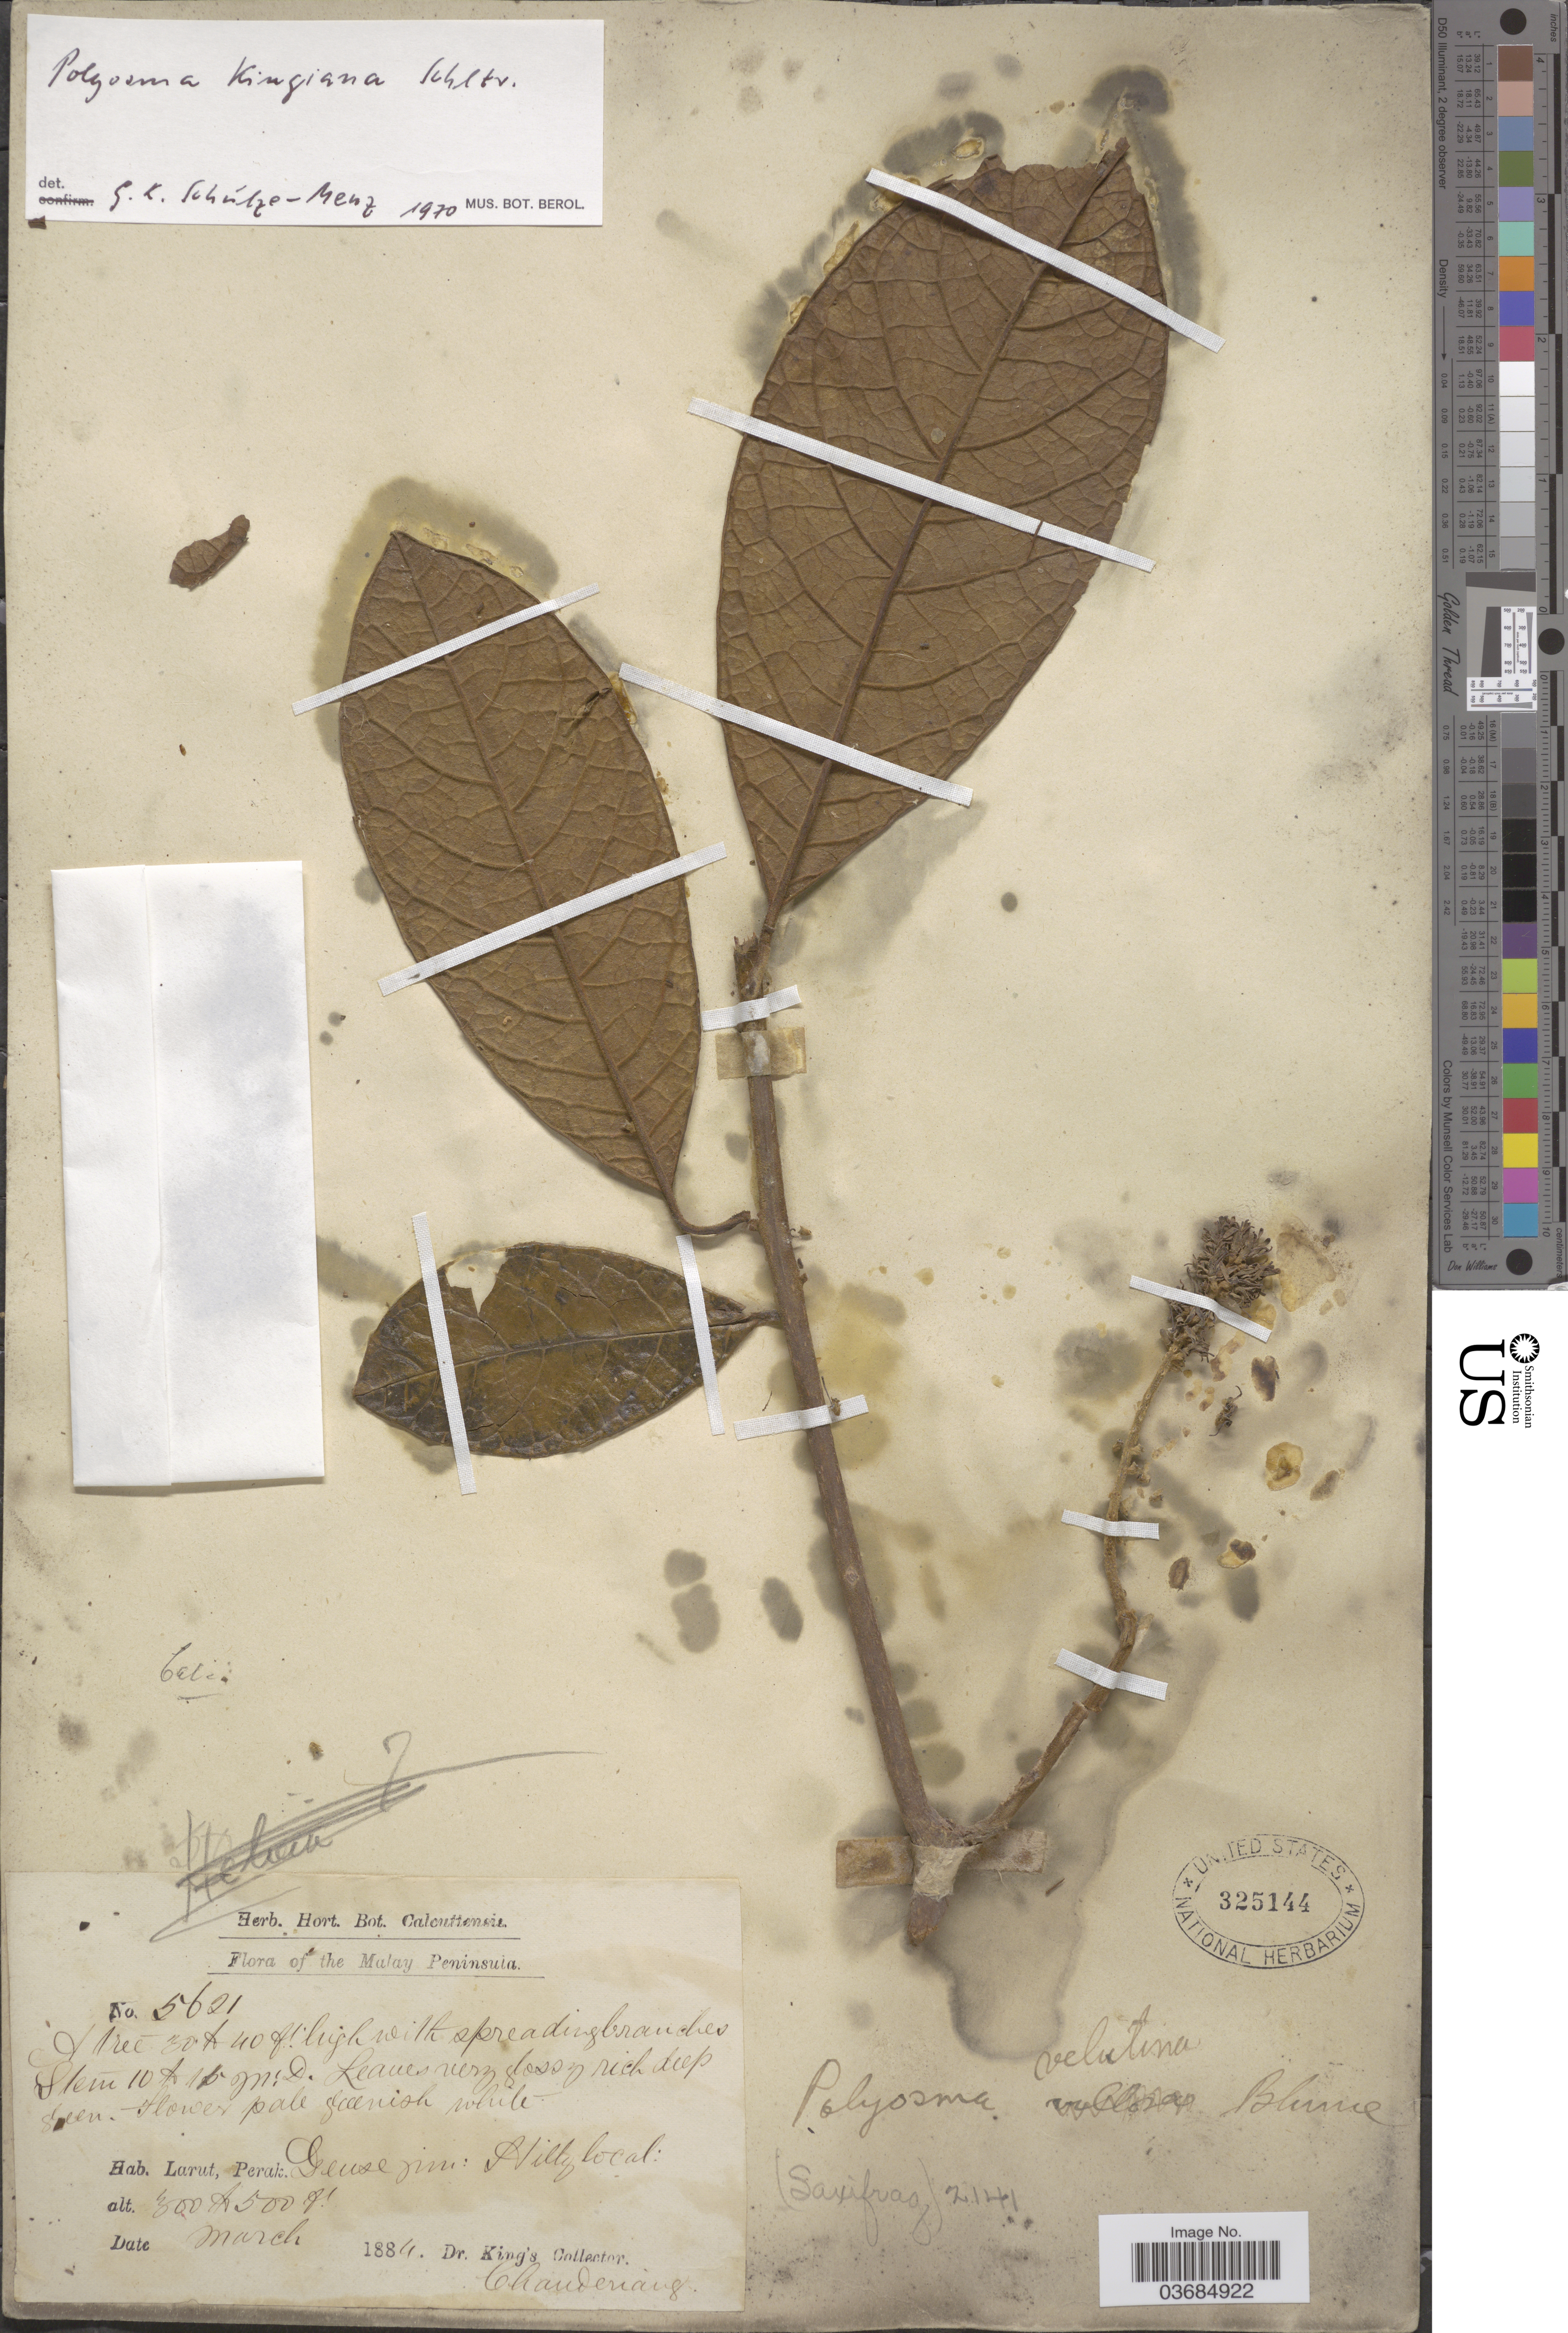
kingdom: Plantae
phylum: Tracheophyta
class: Magnoliopsida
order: Escalloniales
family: Escalloniaceae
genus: Polyosma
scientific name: Polyosma kingiana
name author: Schltr.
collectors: Dr. King's collector & Chandenang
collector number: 5621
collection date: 1884-03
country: Malaysia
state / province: Perak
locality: The Malay Peninsula.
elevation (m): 91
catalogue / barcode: US 325144